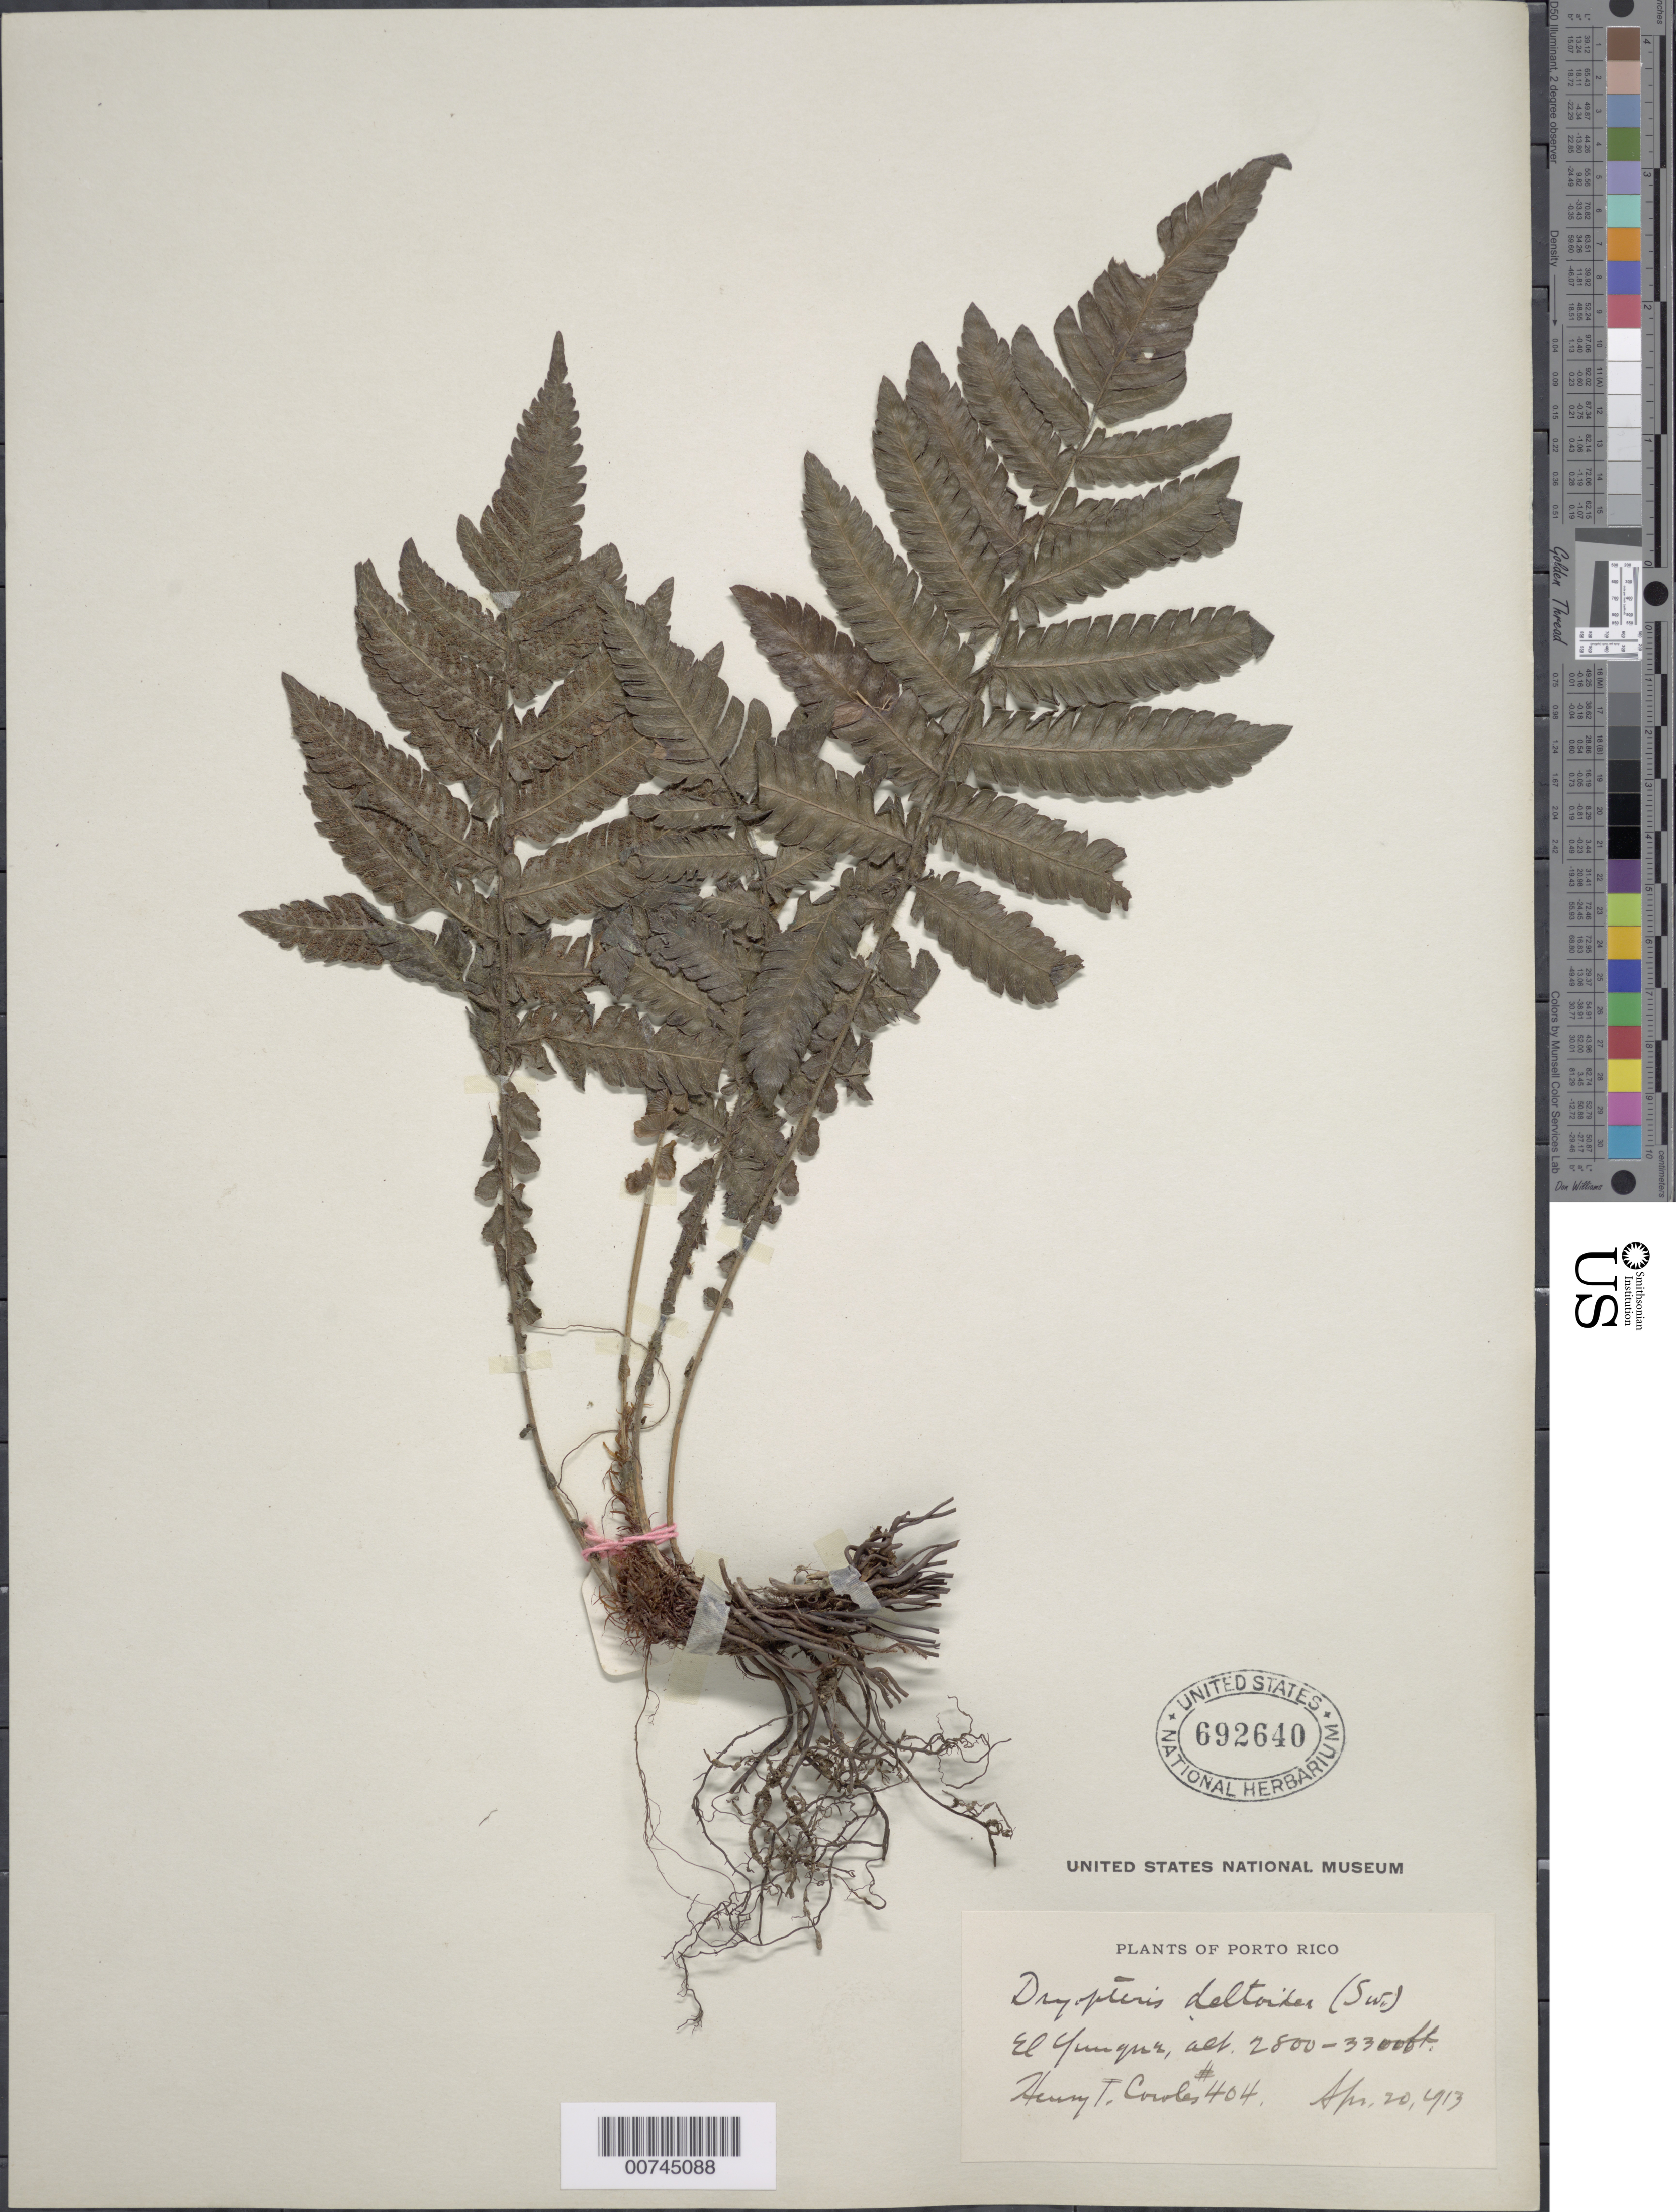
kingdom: Plantae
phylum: Tracheophyta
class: Polypodiopsida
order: Polypodiales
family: Thelypteridaceae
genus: Steiropteris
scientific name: Steiropteris deltoidea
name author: (Sw.) Pic. Serm.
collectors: H. Coroles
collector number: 404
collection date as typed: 20 Apr 1913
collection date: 1913-04-20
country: Puerto Rico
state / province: Río Grande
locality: El Yunque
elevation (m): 853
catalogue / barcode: US 692640